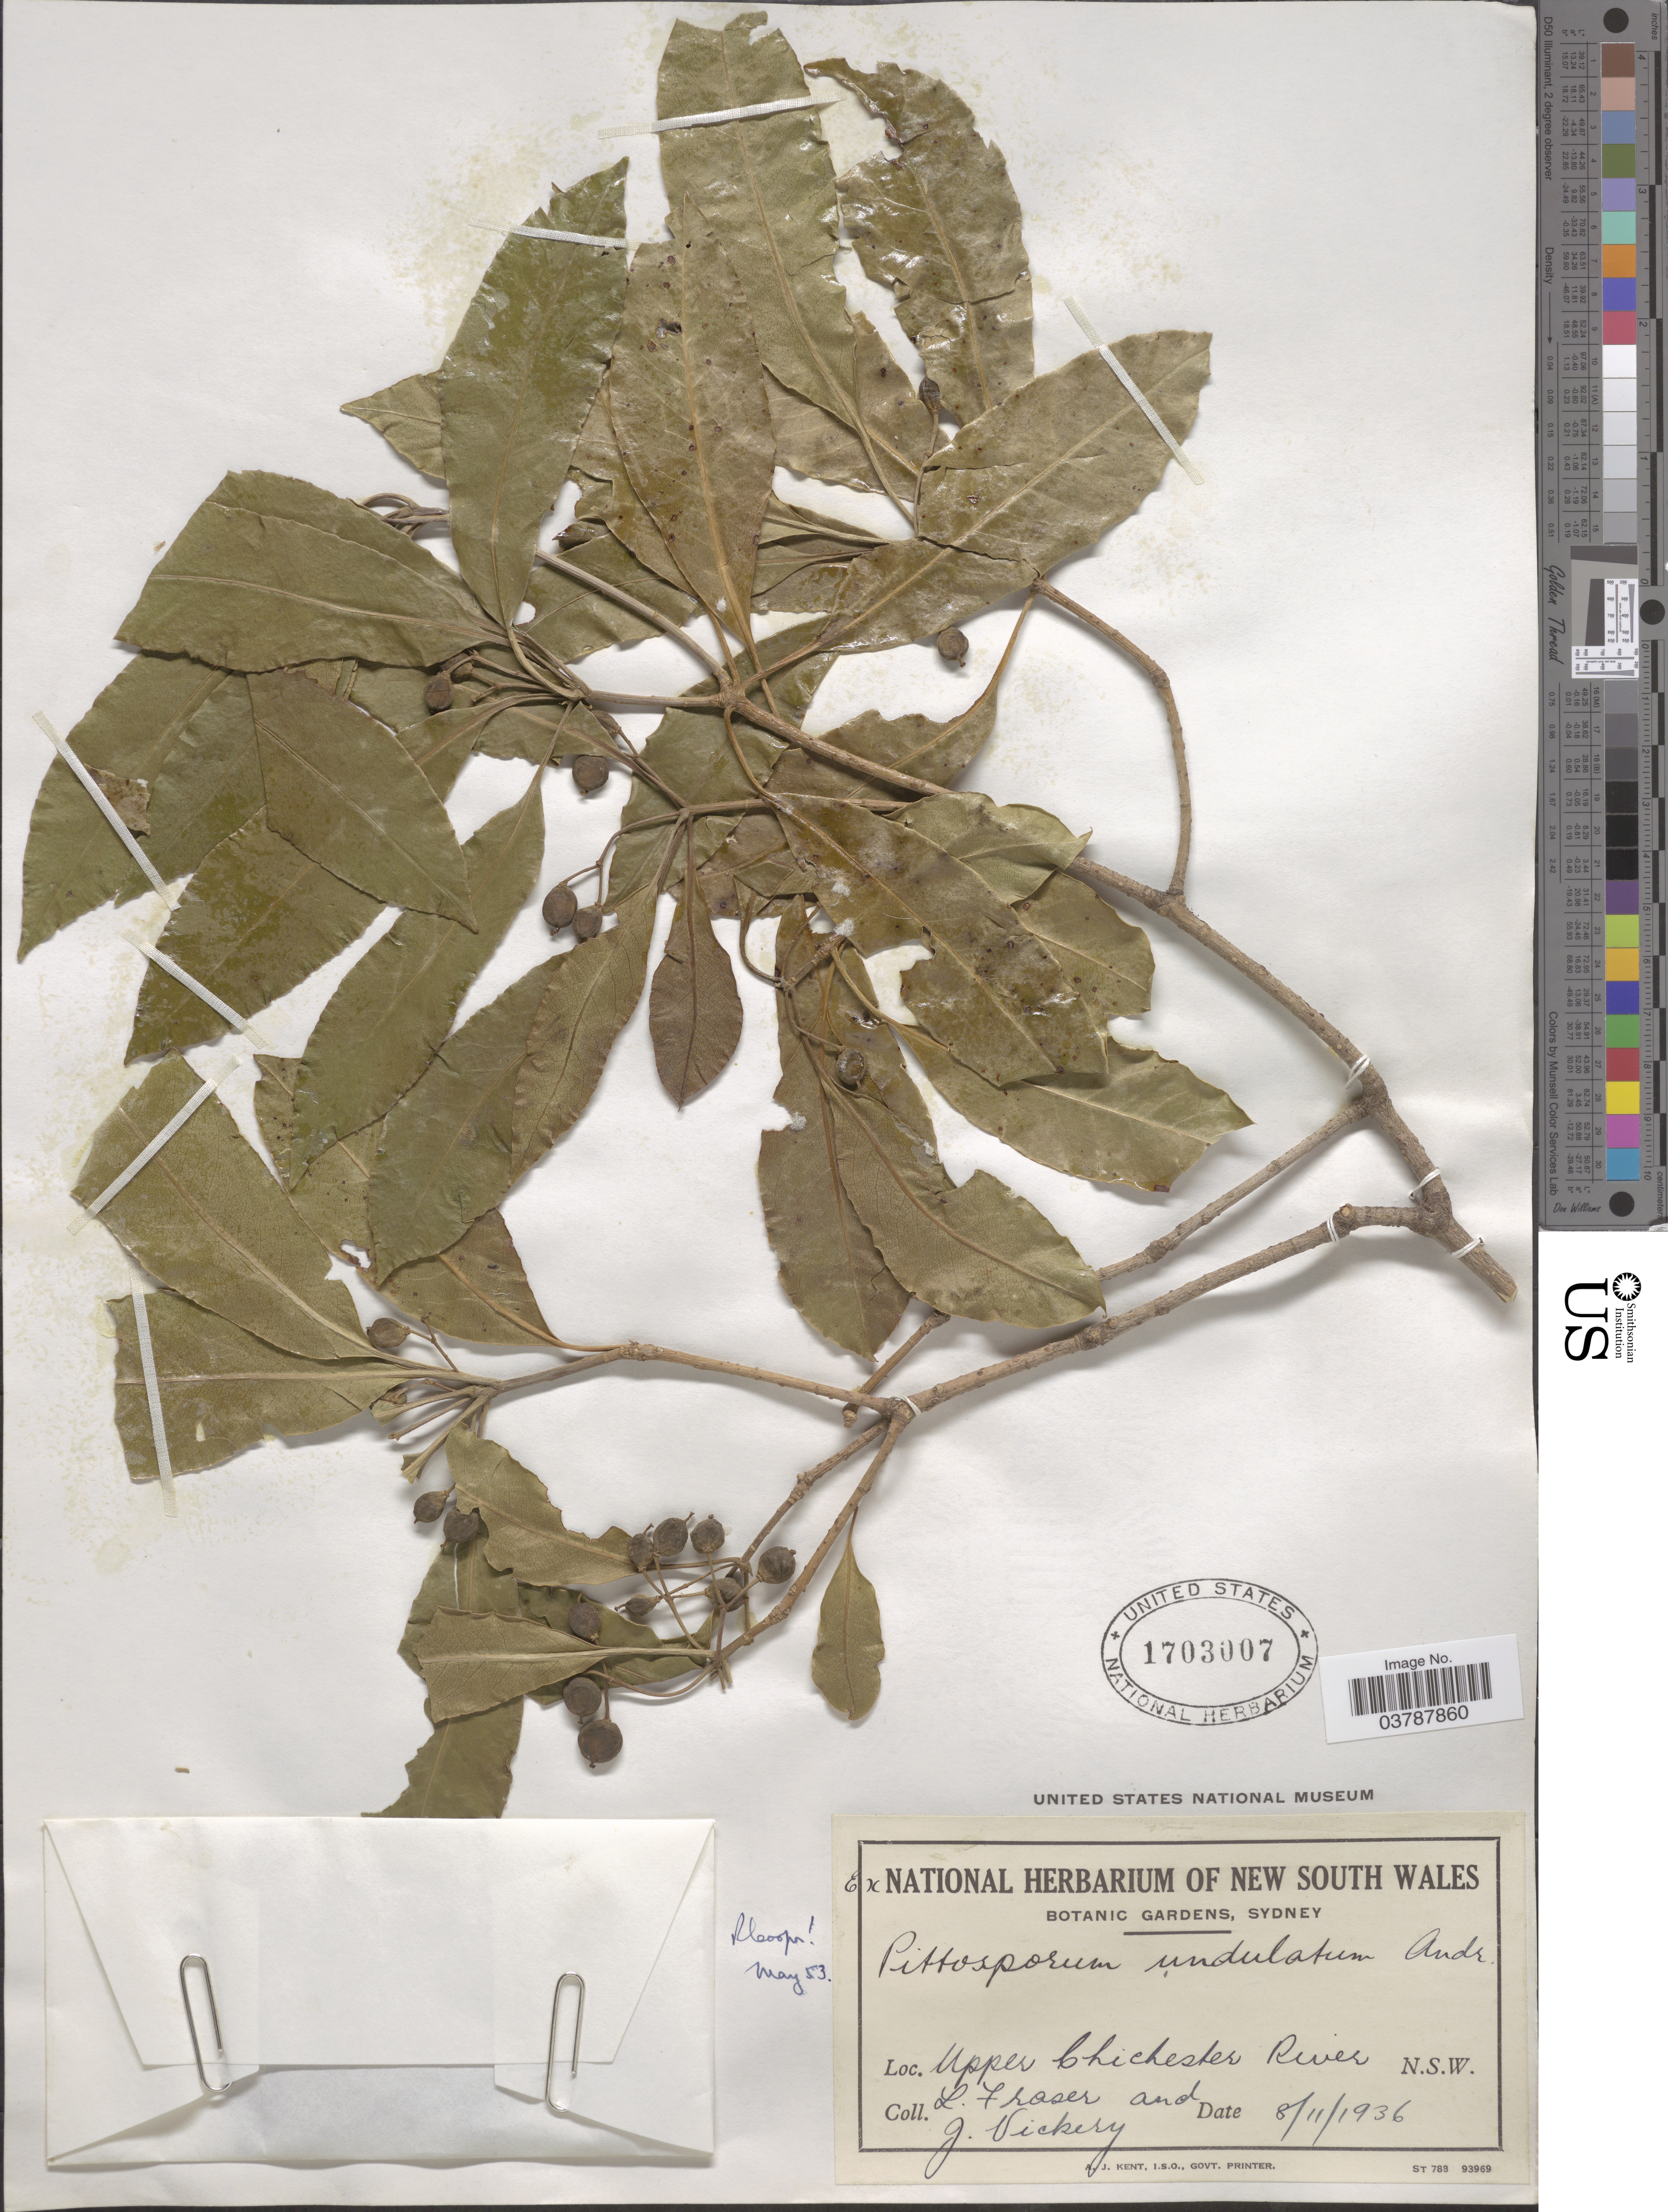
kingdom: Plantae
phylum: Tracheophyta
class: Magnoliopsida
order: Apiales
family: Pittosporaceae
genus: Pittosporum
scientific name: Pittosporum undulatum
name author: Vent.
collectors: L. Fraser & J. Vickery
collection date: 1936-11-08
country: Australia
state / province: New South Wales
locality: Upper Chichester River.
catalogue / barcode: US 1703007